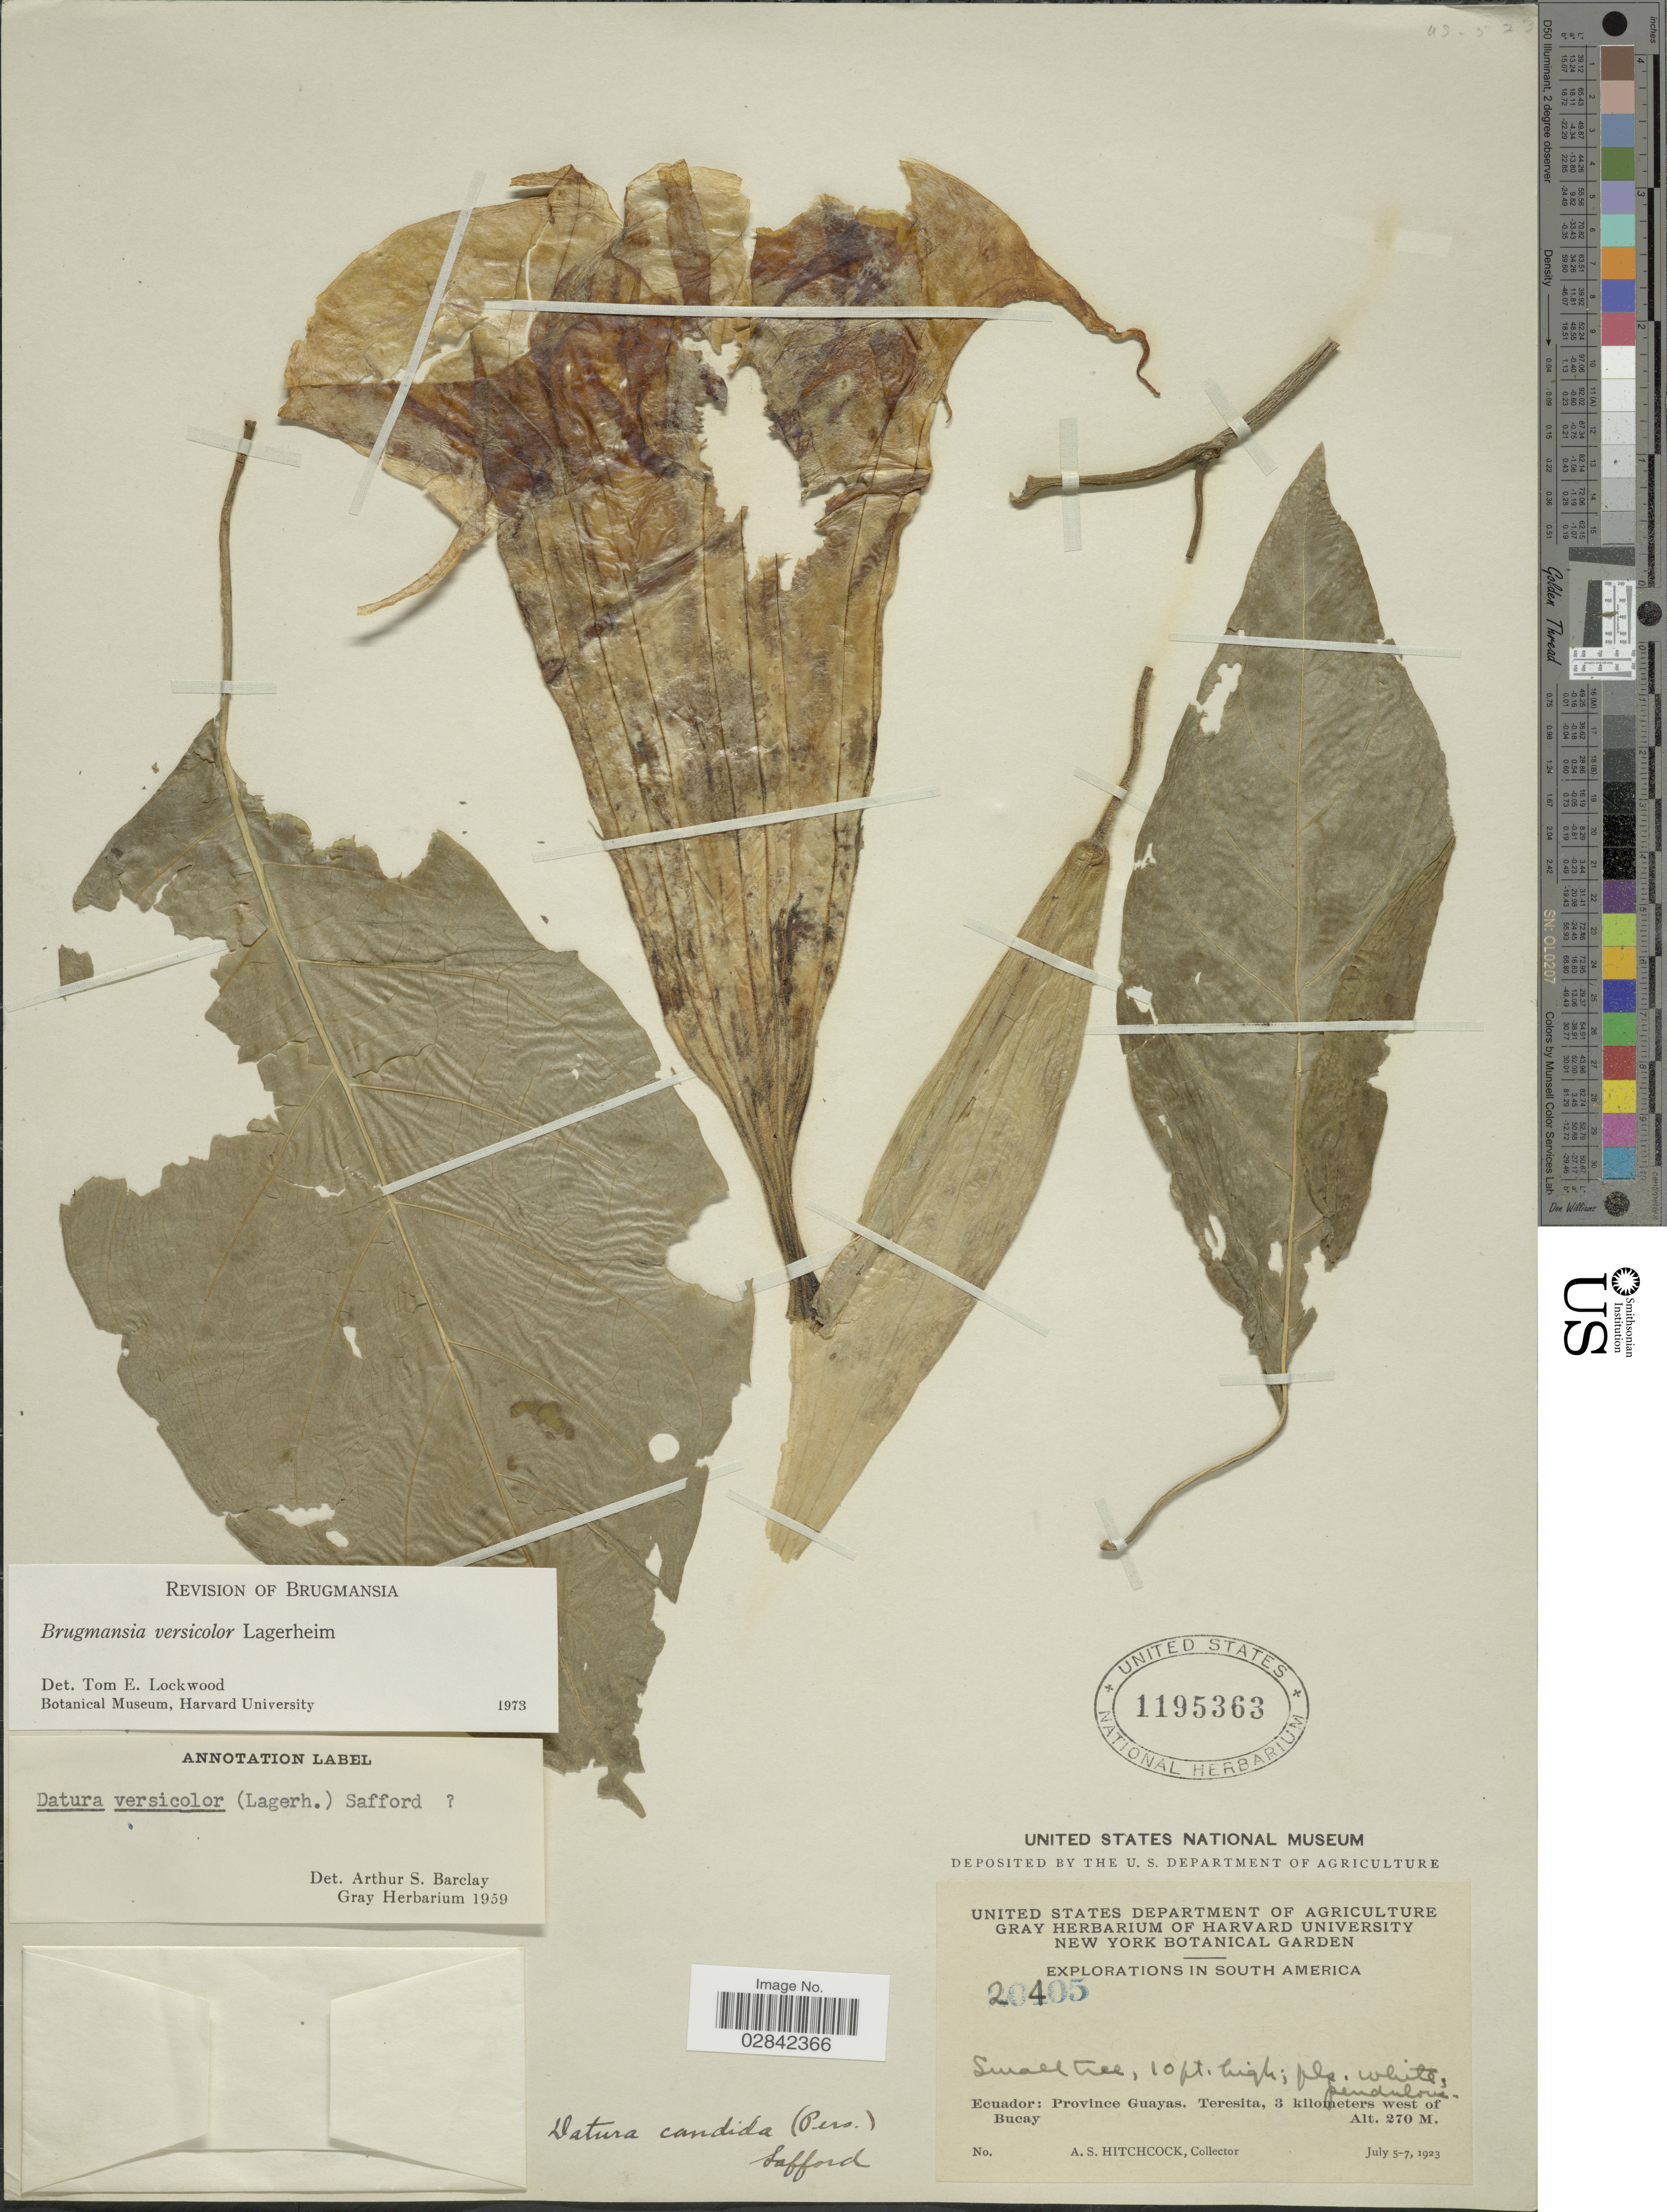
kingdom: Plantae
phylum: Tracheophyta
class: Magnoliopsida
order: Solanales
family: Solanaceae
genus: Brugmansia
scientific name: Brugmansia versicolor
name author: Lagerh.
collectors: A. S. Hitchcock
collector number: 20405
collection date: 1923-07-05/1923-07-07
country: Ecuador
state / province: Guayas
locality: Province Guayas, Teresita, 3 kilometers west of Bucay.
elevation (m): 270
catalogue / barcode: US 1195363